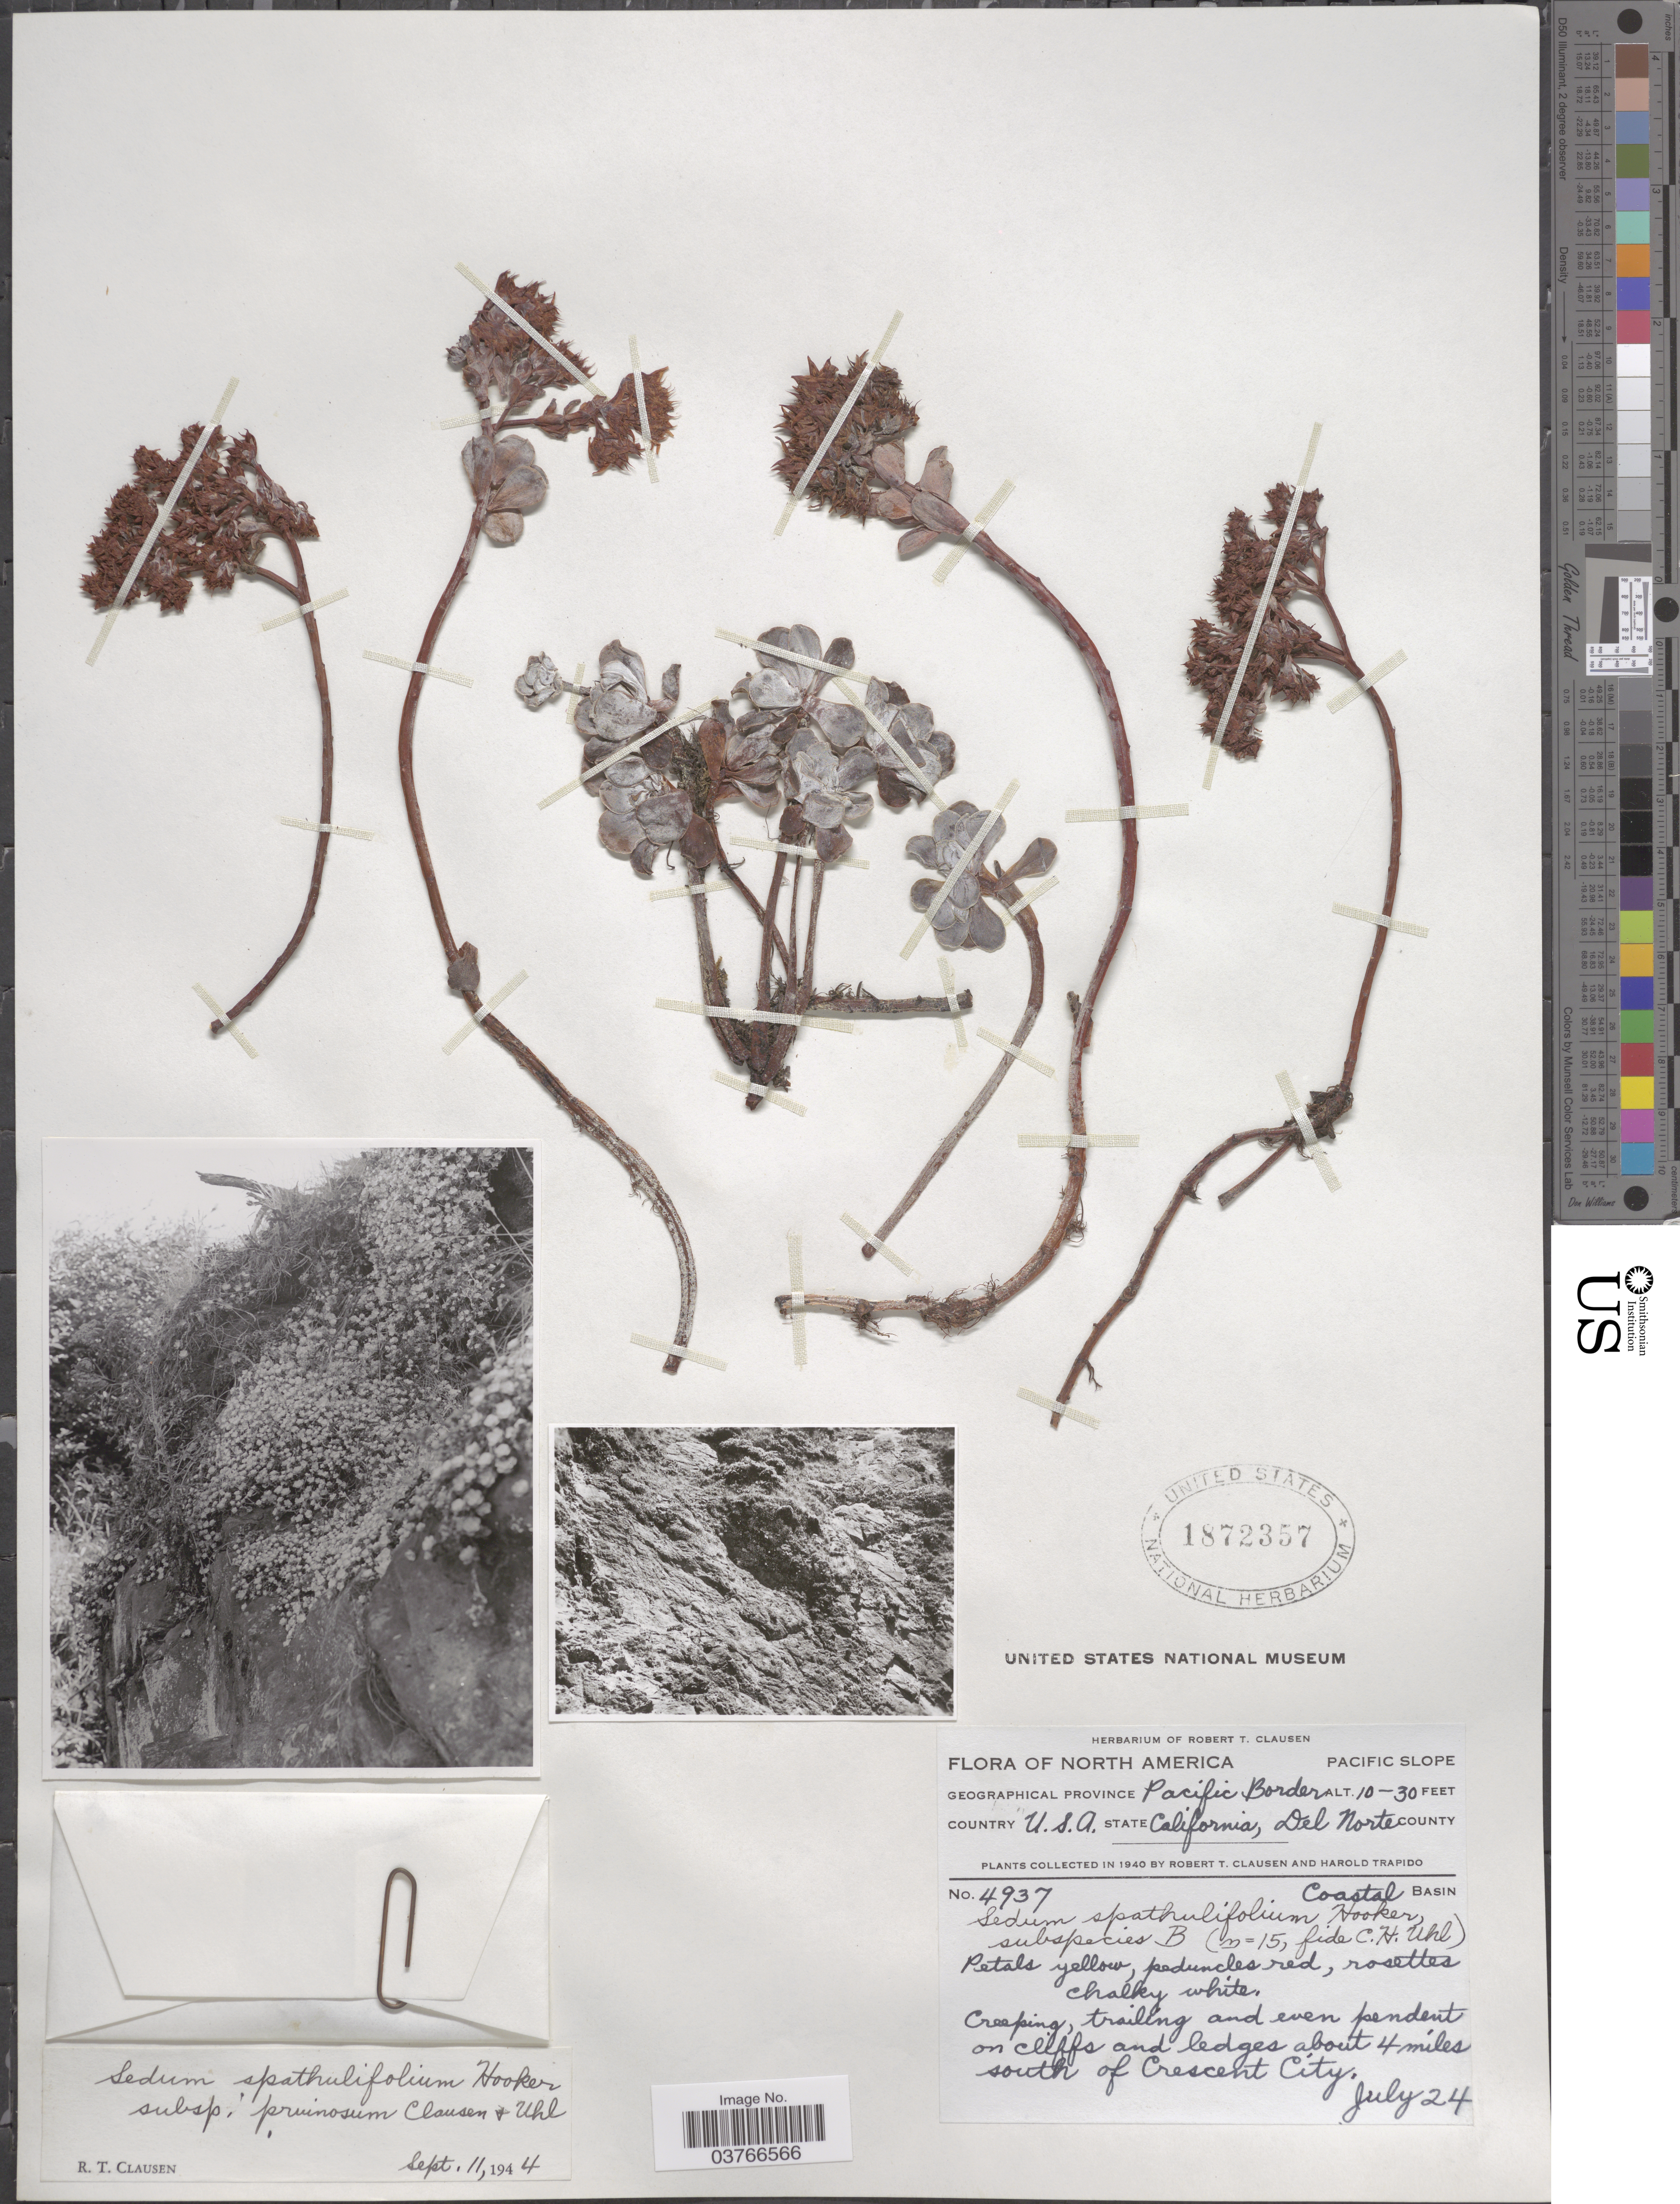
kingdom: Plantae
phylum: Tracheophyta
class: Magnoliopsida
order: Saxifragales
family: Crassulaceae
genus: Sedum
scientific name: Sedum spathulifolium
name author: Hook.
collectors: R. T. Clausen & H. Trapido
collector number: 4937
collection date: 1940-07-24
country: United States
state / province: California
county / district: Del Norte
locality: Pacific Slope. Province Pacific Border. Del Norte County. Coastal Basin. About 4 miles south of Crescent City.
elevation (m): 3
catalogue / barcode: US 1872357